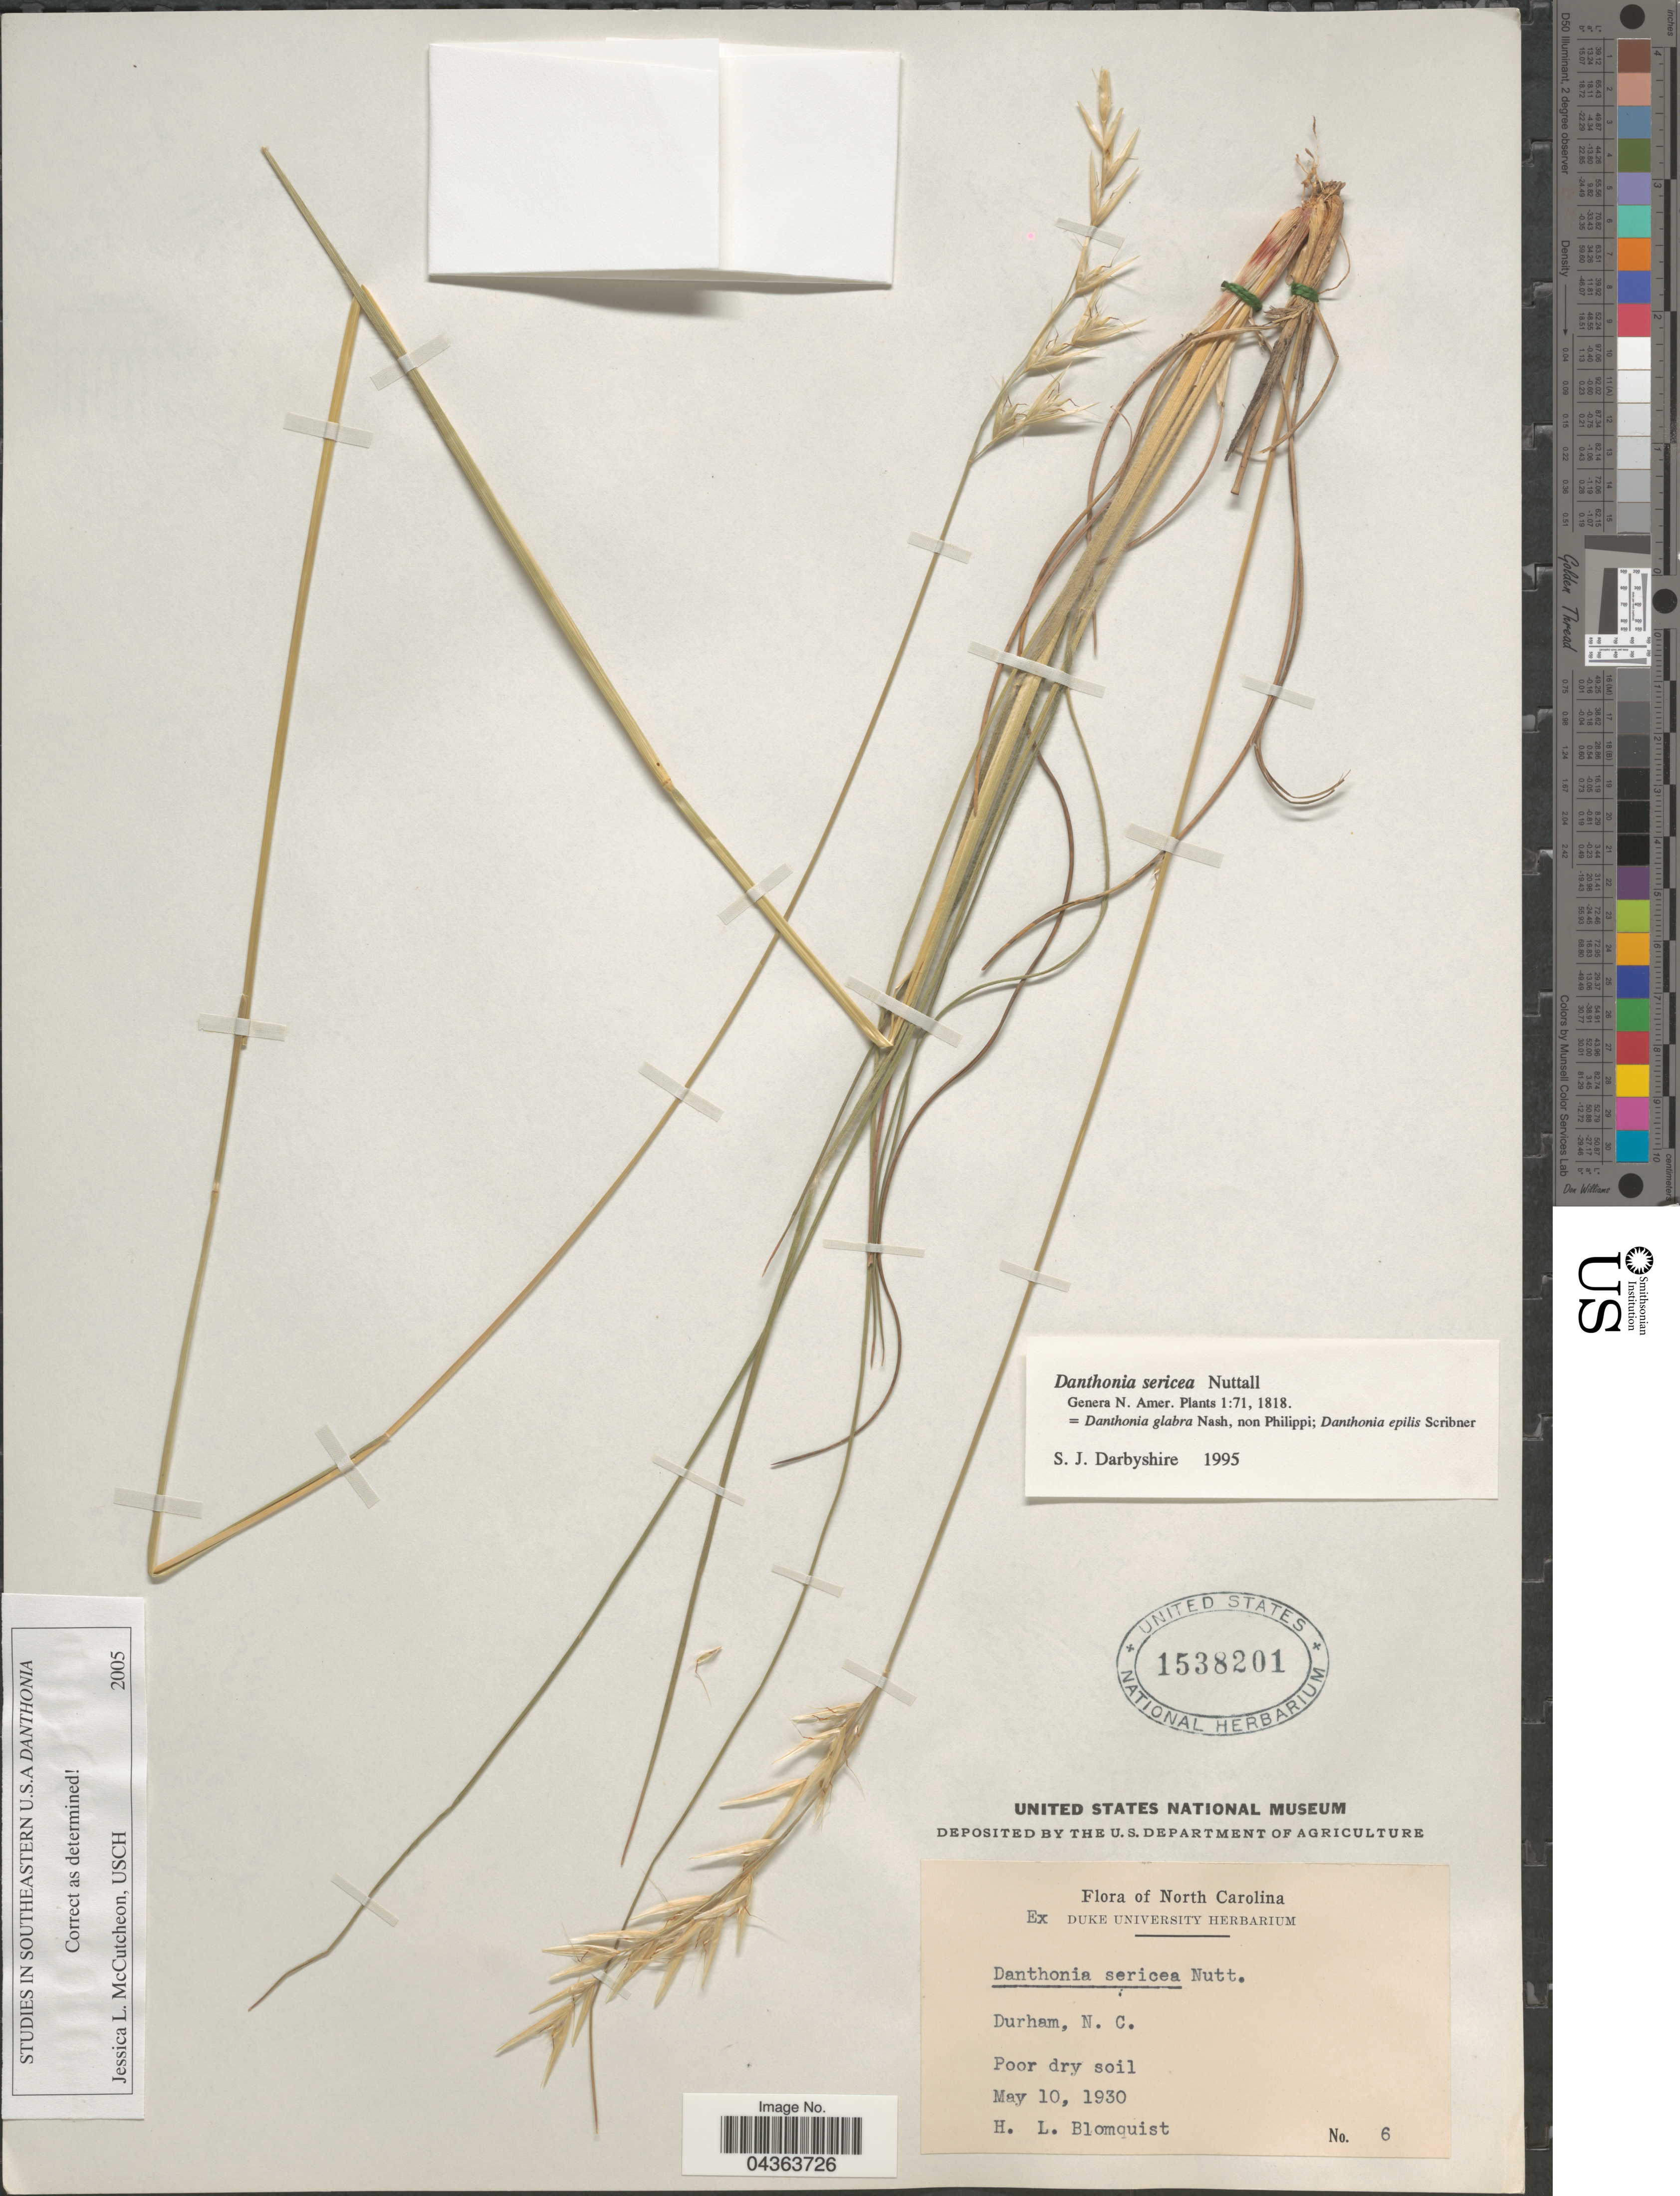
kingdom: Plantae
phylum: Tracheophyta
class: Liliopsida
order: Poales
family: Poaceae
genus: Danthonia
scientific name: Danthonia sericea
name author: Nutt.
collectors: H. Blomquist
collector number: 6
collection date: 1930-05-10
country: United States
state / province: North Carolina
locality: Durham.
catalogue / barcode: US 1538201